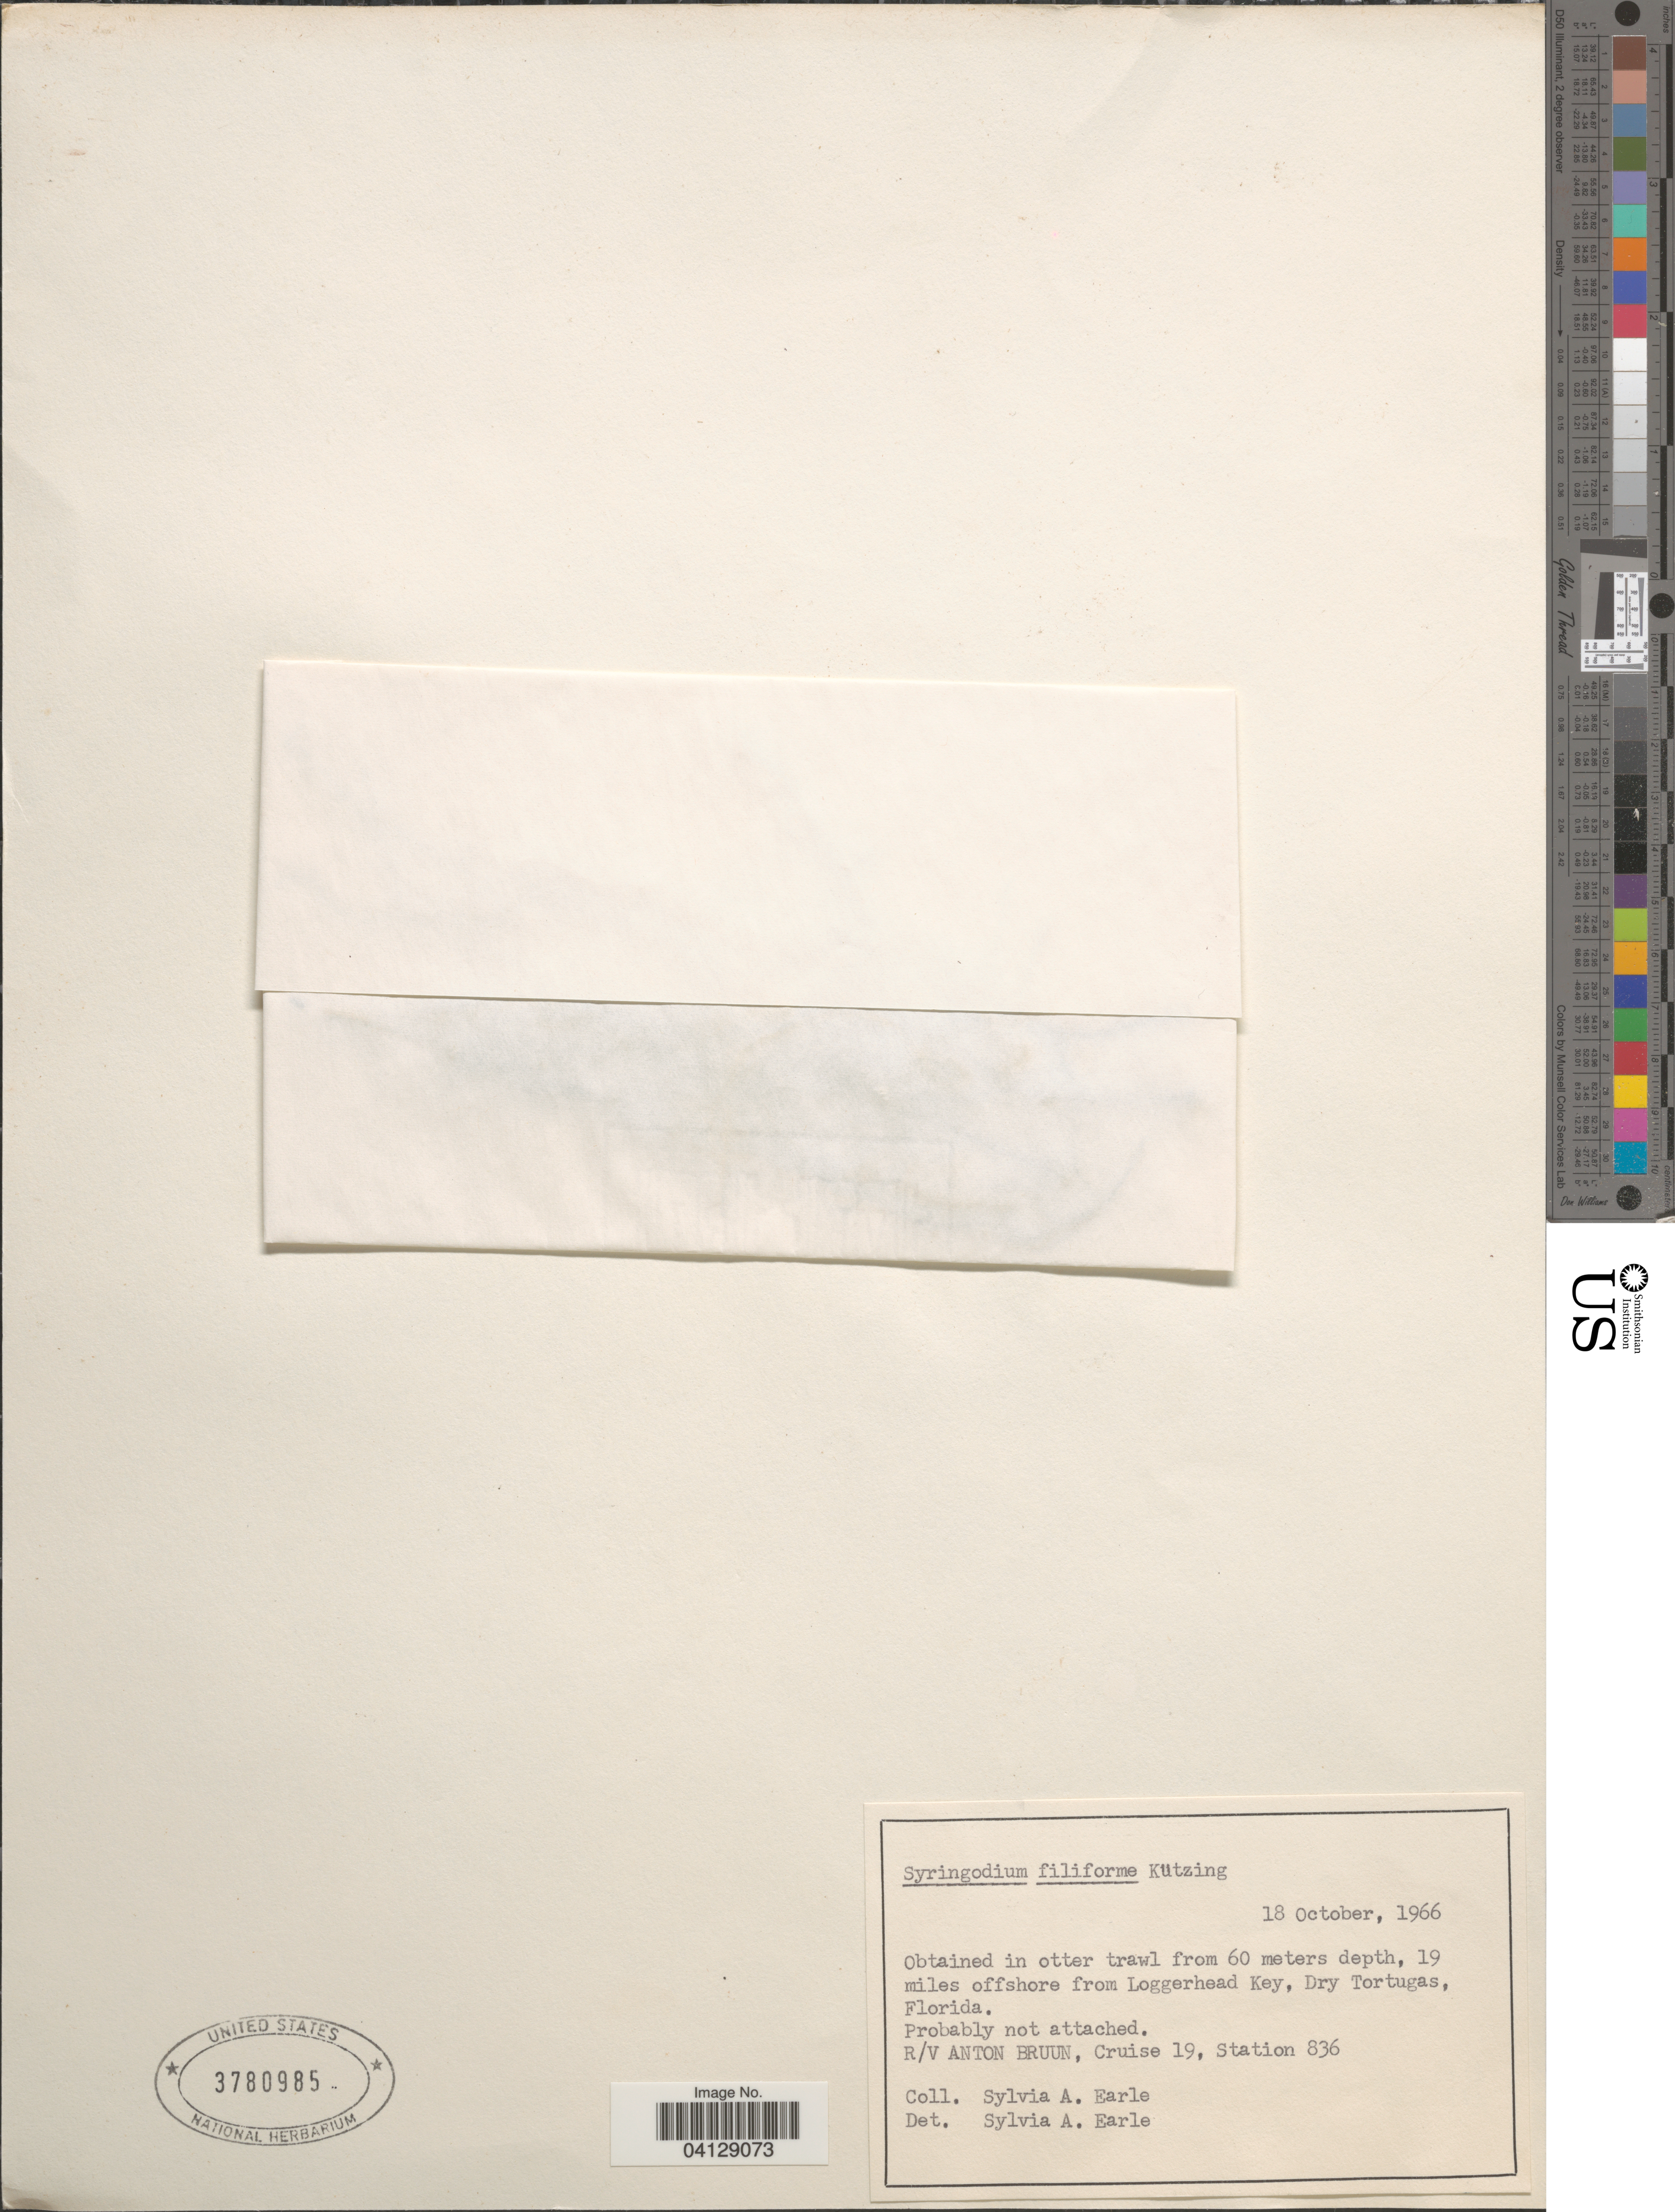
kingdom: Plantae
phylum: Tracheophyta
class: Liliopsida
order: Alismatales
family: Cymodoceaceae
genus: Syringodium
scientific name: Syringodium filiforme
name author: Kütz.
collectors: S. A. Earle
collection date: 1966-10-18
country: United States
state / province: Florida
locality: Obtained in otter trawl from 60 meters depth, 19 miles offshore from Loggerhead Key, Dry Tortugas. R/V Anton Bruun, Cruise 19, Station 836.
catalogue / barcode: US 3780985